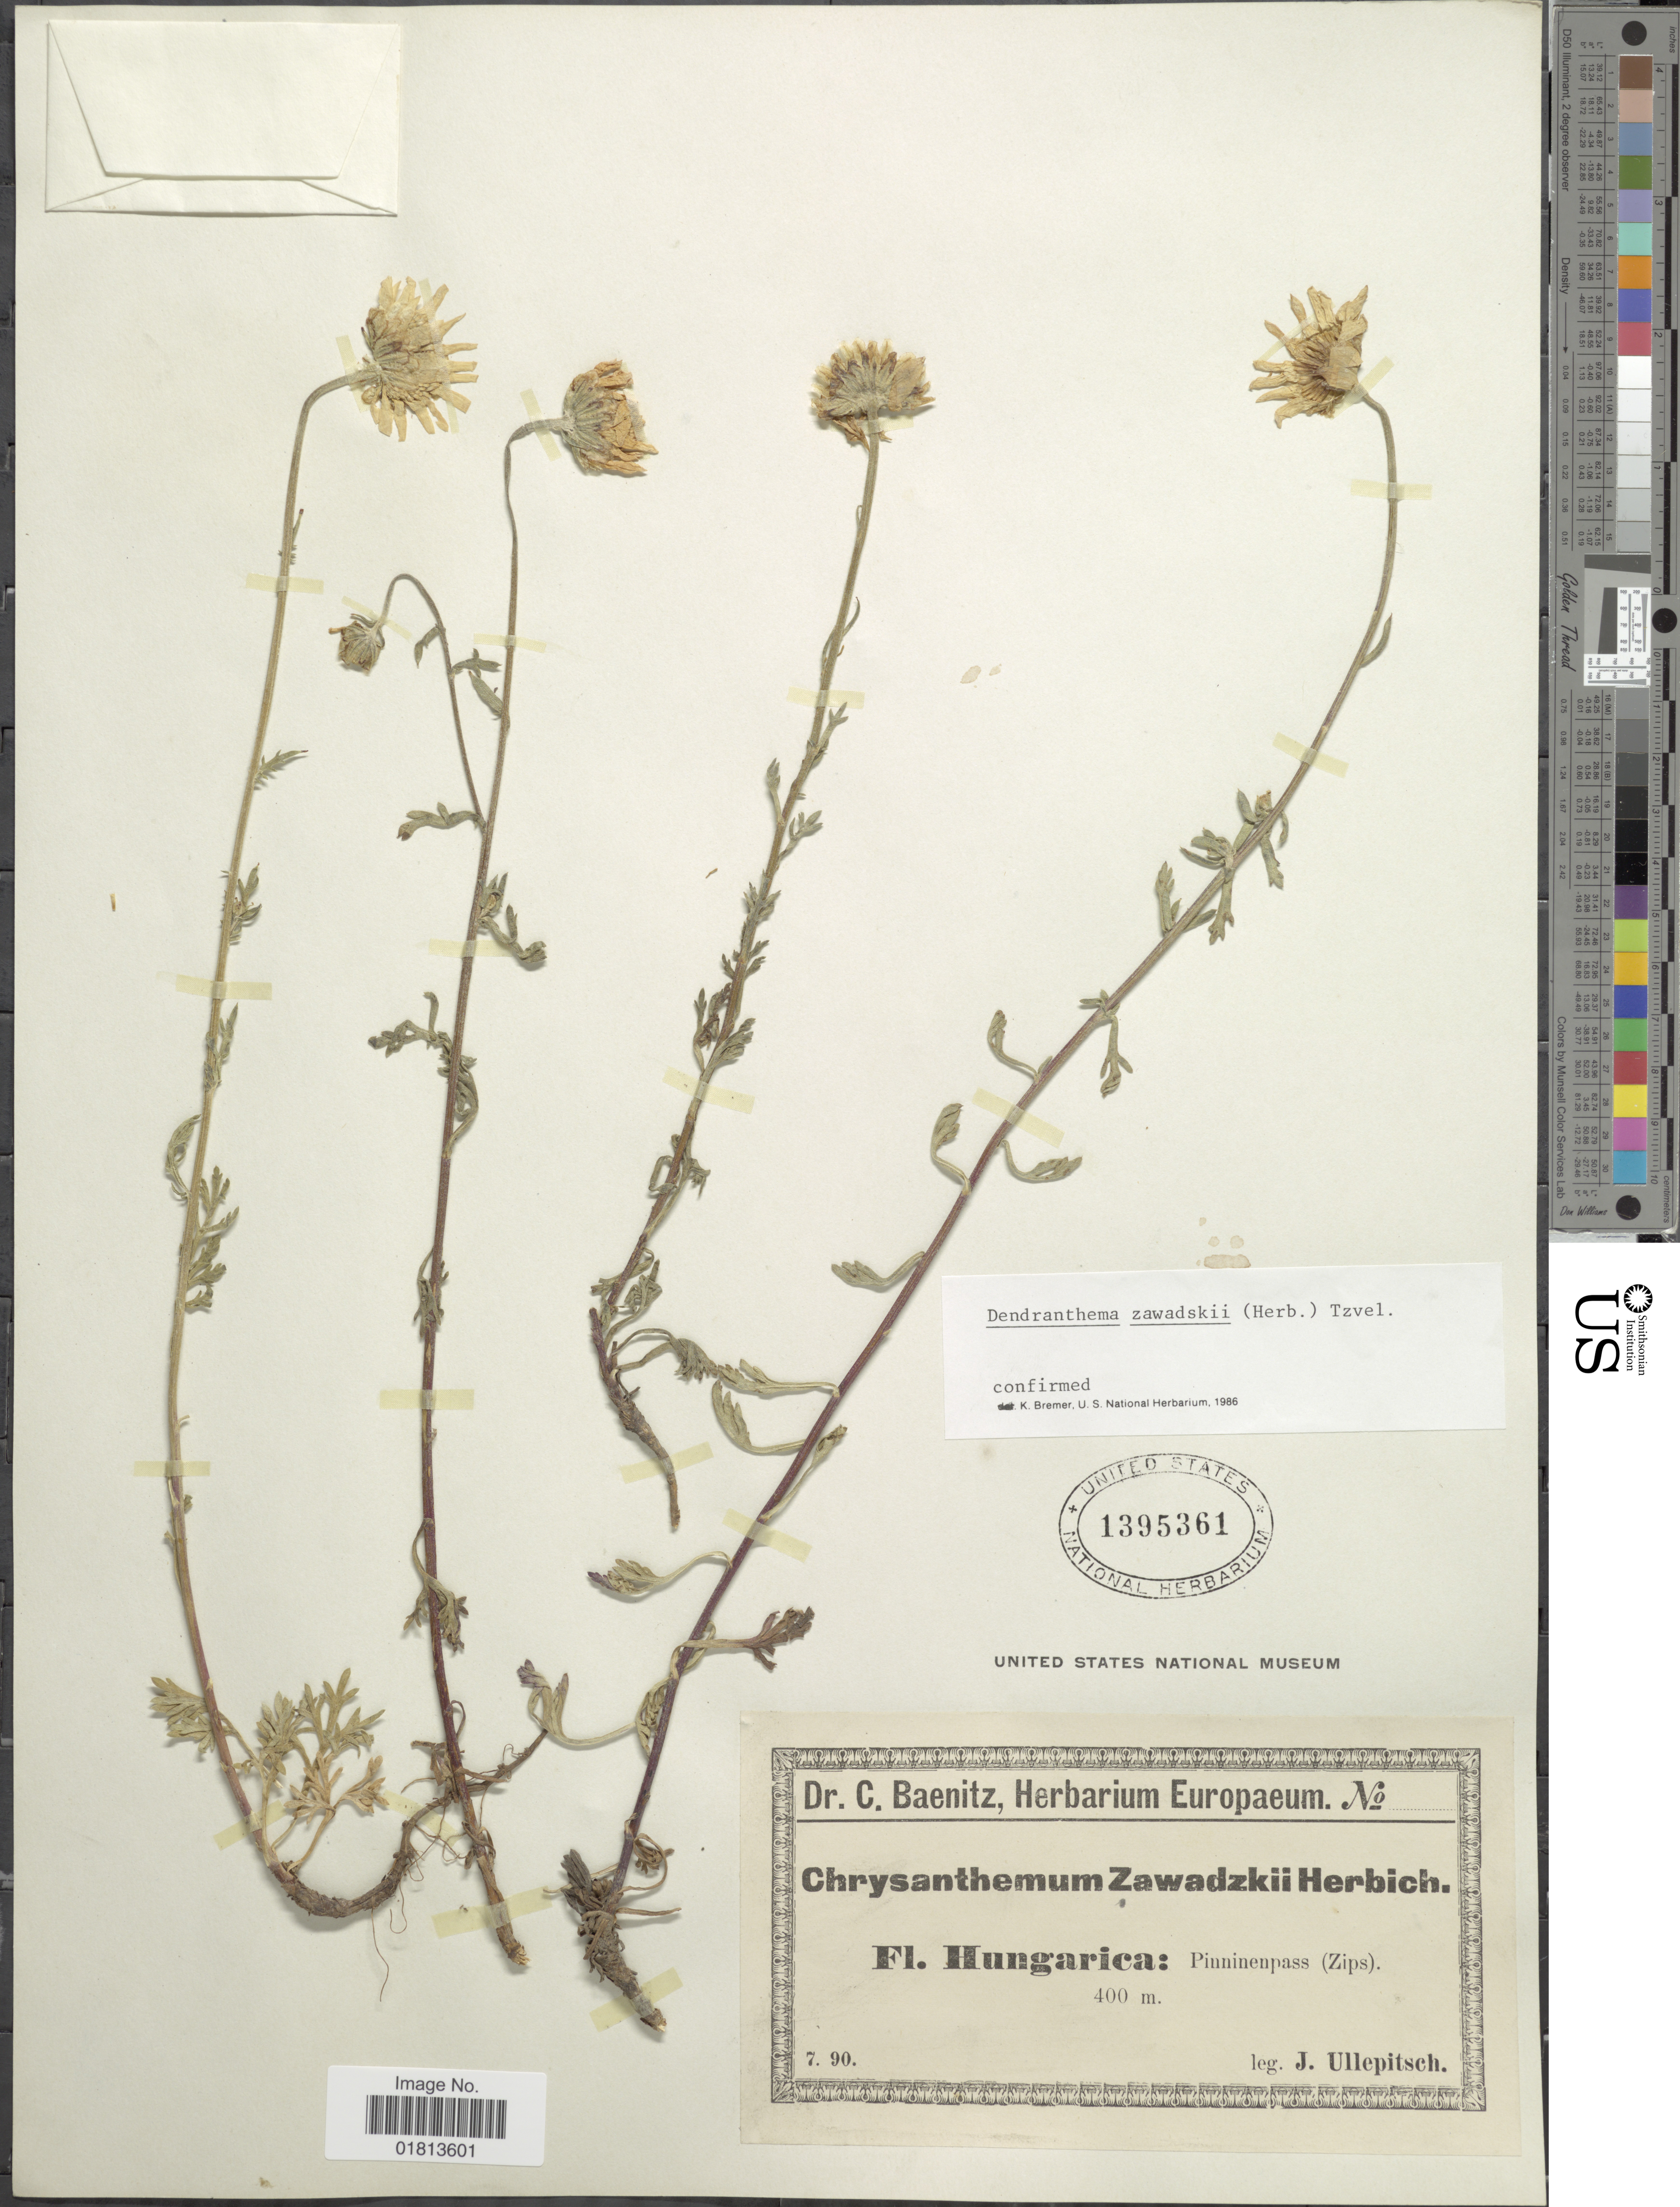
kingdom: Plantae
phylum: Tracheophyta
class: Magnoliopsida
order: Asterales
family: Asteraceae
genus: Dendranthema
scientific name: Dendranthema zawadskii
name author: (Herbich) Tzvelev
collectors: J. Ullepitsch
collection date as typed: Transcribed d/m/y: /7/90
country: Hungary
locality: Fl. Hungarica: Pinninnenpass (Zips)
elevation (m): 400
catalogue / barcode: US 1395361